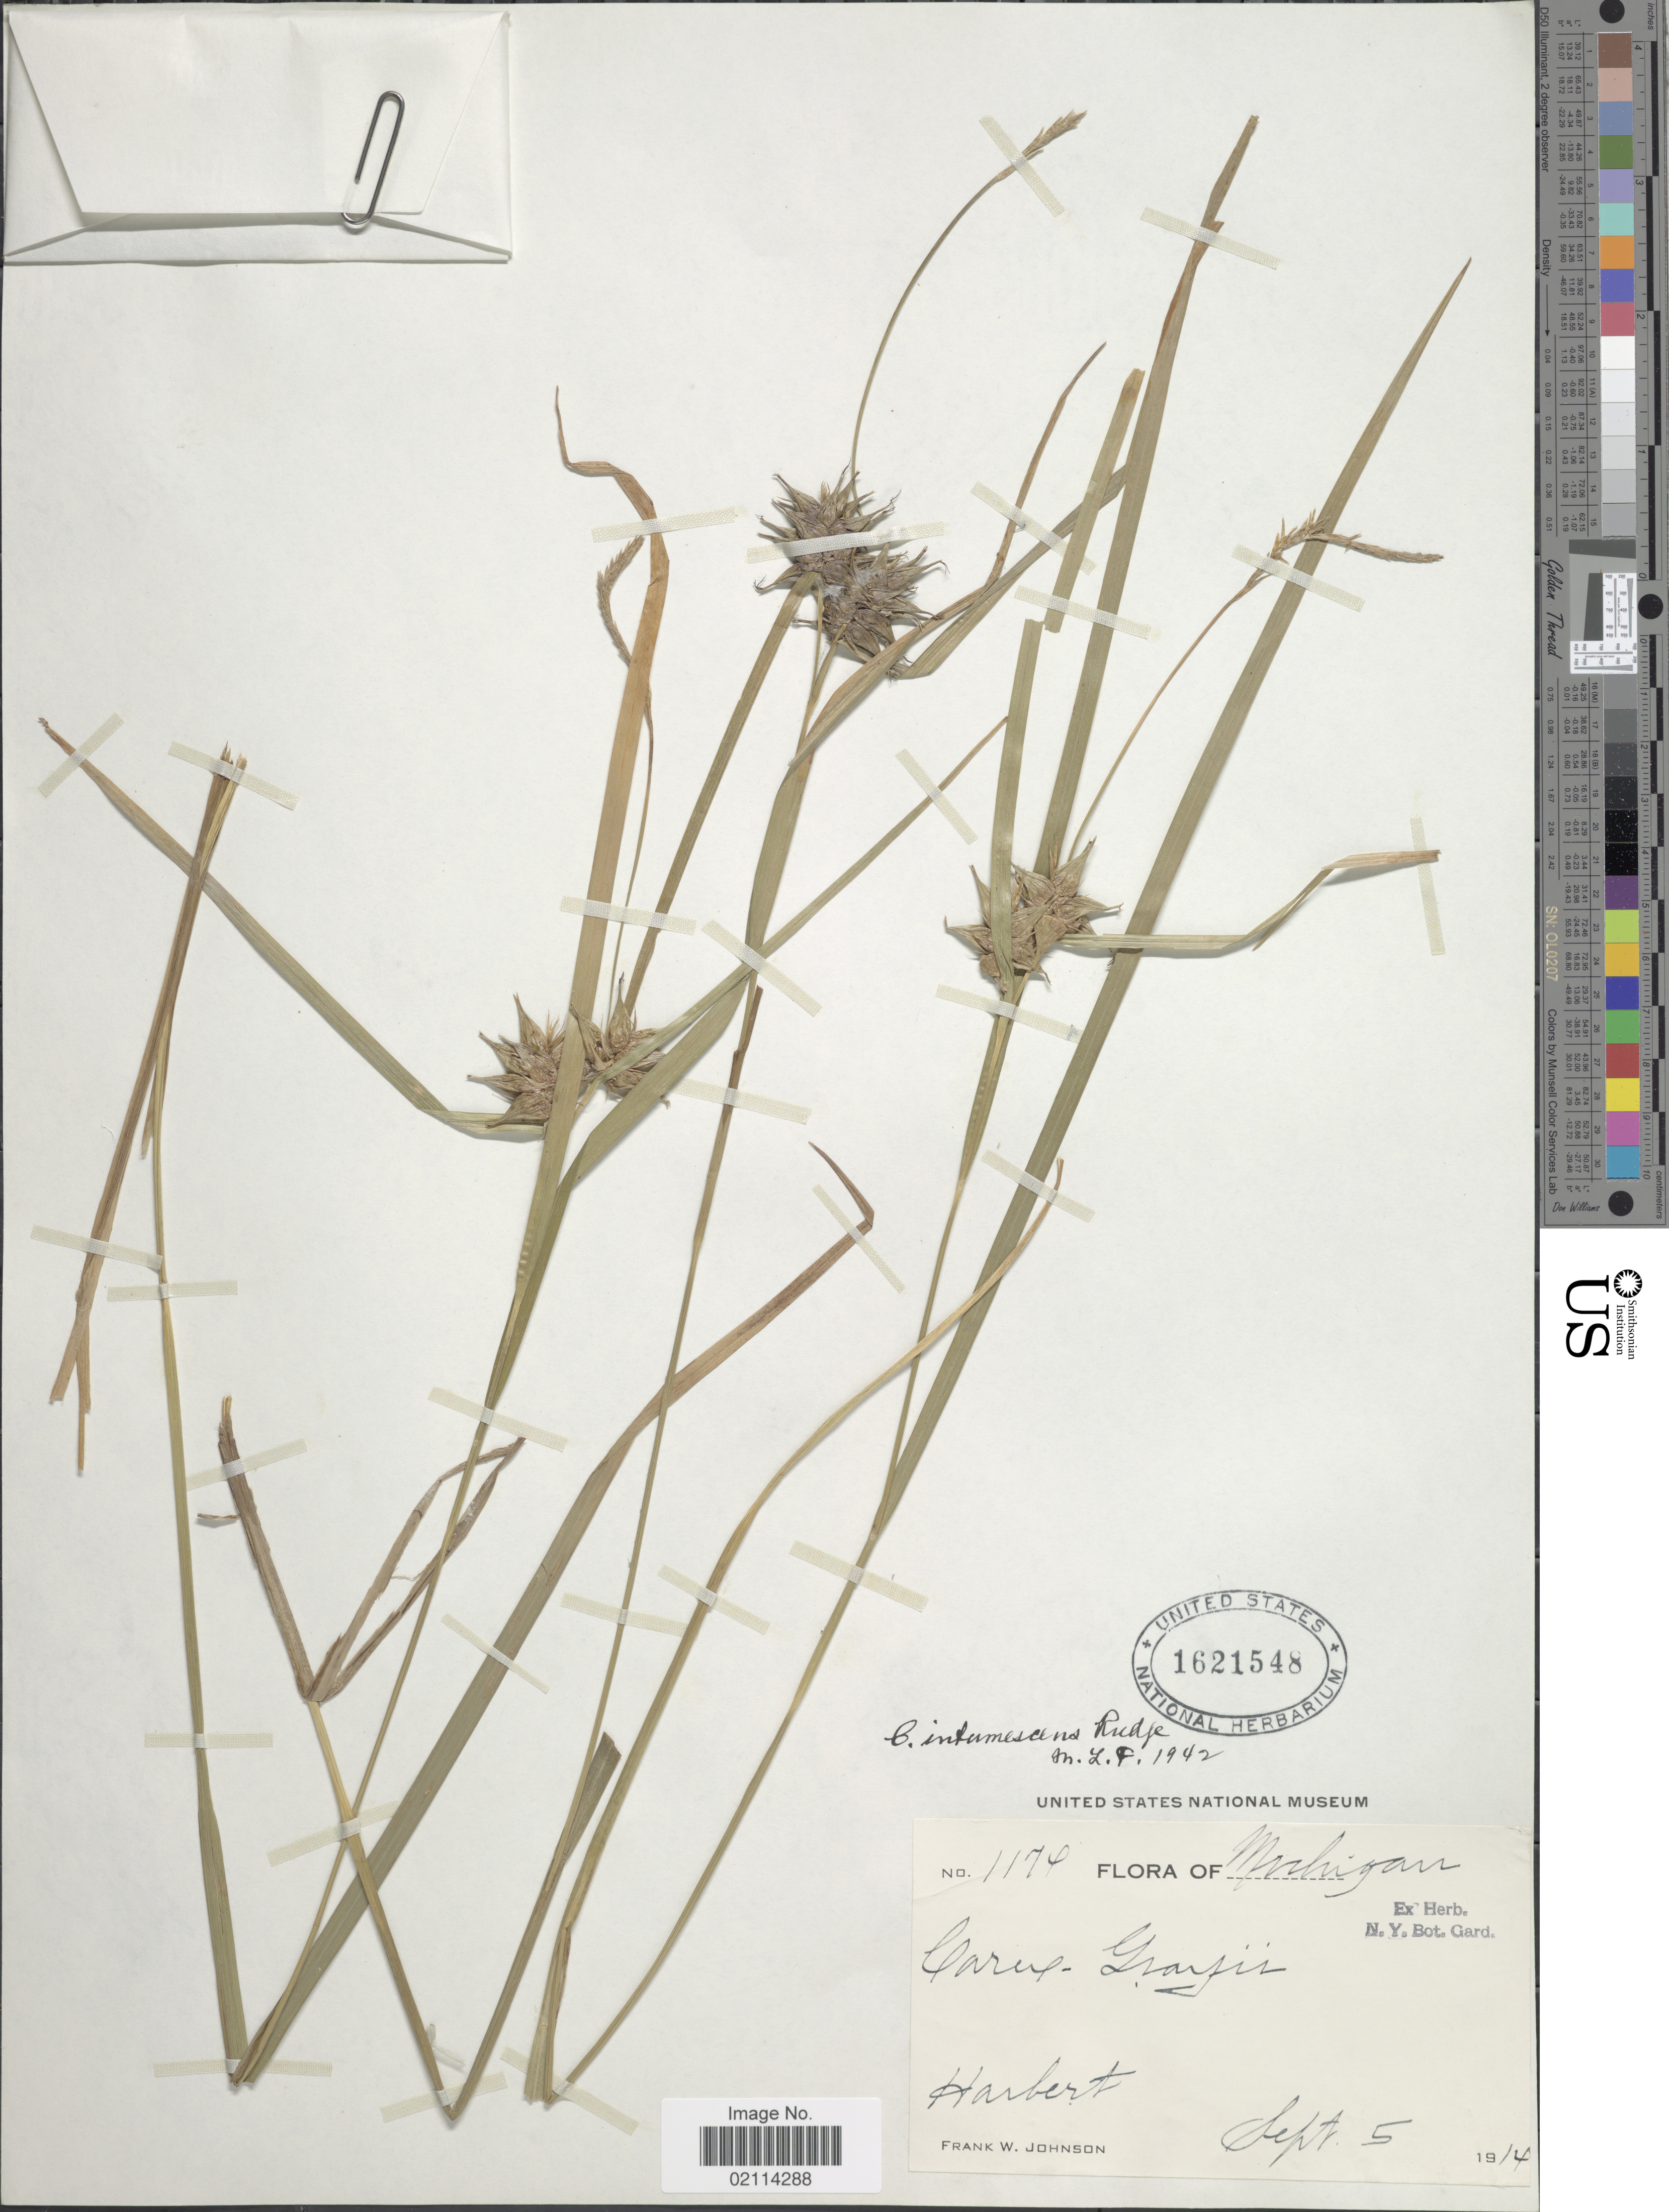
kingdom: Plantae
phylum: Tracheophyta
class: Liliopsida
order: Poales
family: Cyperaceae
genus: Carex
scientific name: Carex intumescens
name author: Rudge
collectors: F. W. Johnson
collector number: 1174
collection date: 1914-09-05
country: United States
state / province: Michigan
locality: Harbert.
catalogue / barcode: US 1621548